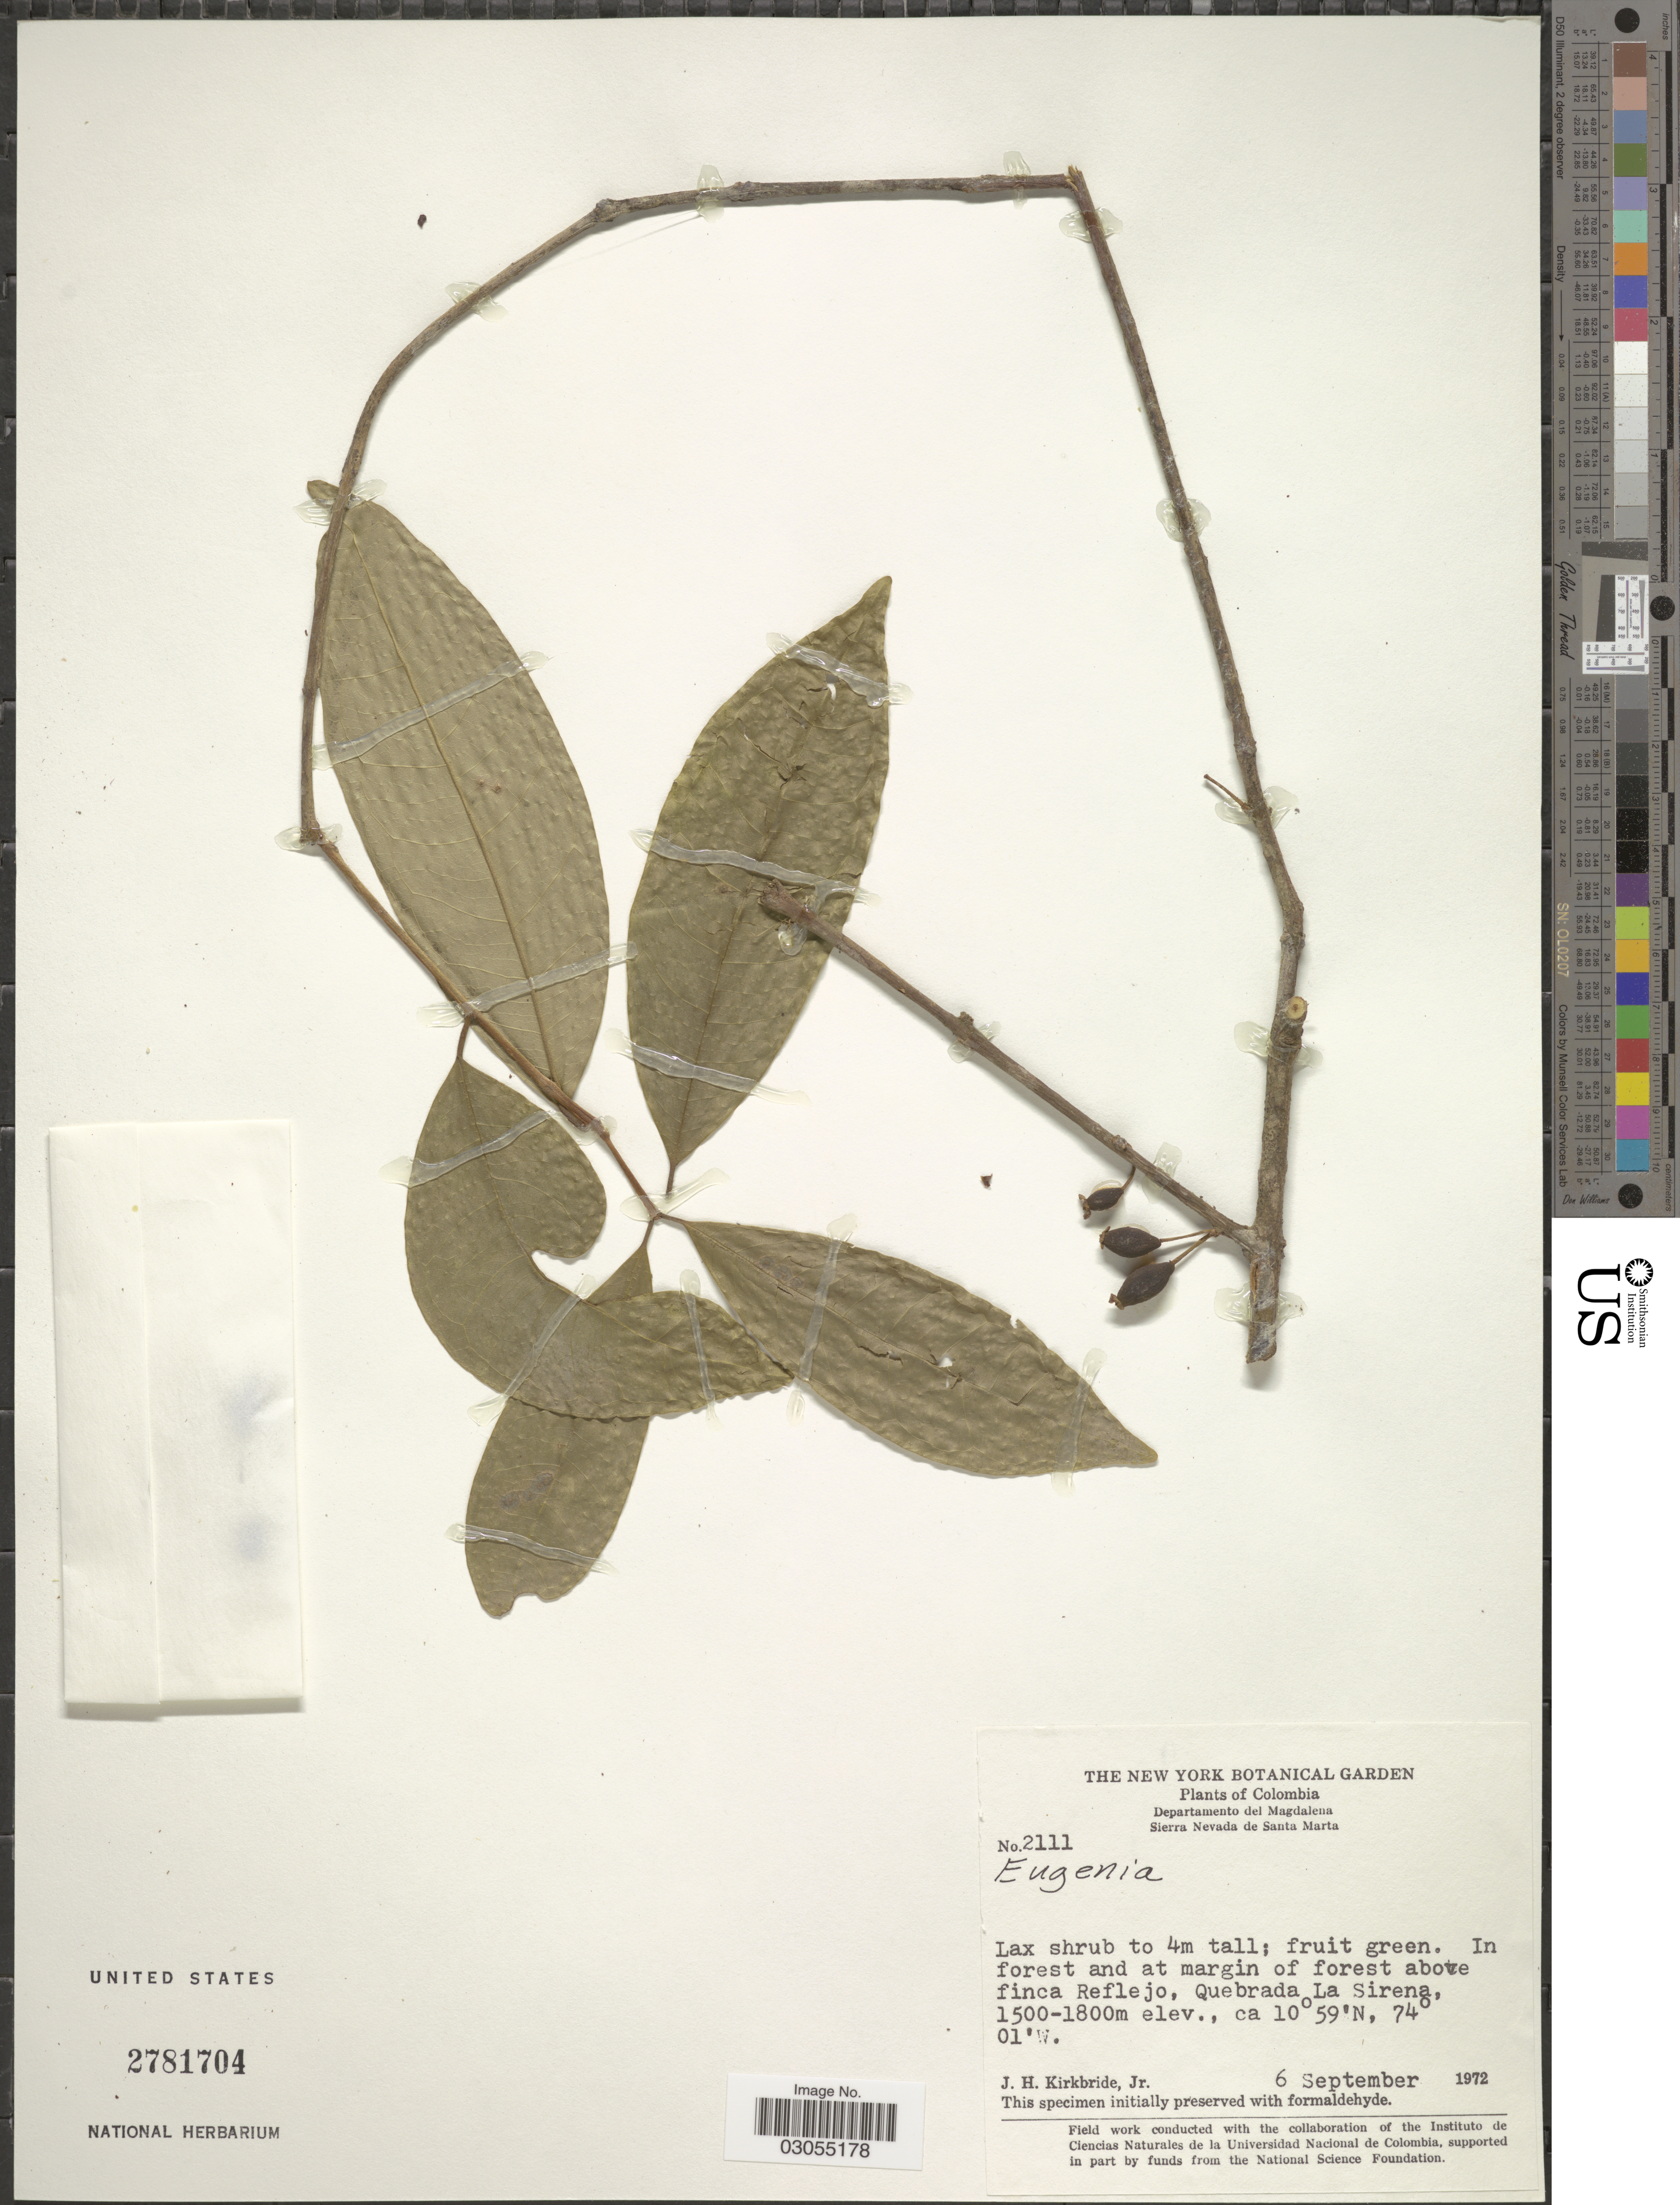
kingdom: Plantae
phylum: Tracheophyta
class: Magnoliopsida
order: Myrtales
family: Myrtaceae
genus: Eugenia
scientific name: Eugenia sp.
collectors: J. H. Kirkbride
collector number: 2111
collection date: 1972-09-06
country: Colombia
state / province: Magdalena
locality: Departamento del Magdalena. Sierra Nevada de Santa Marta. In forest and at margin of forest above finca Reflejo, Quebrada La Sirena.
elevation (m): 1500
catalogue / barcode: US 2781704